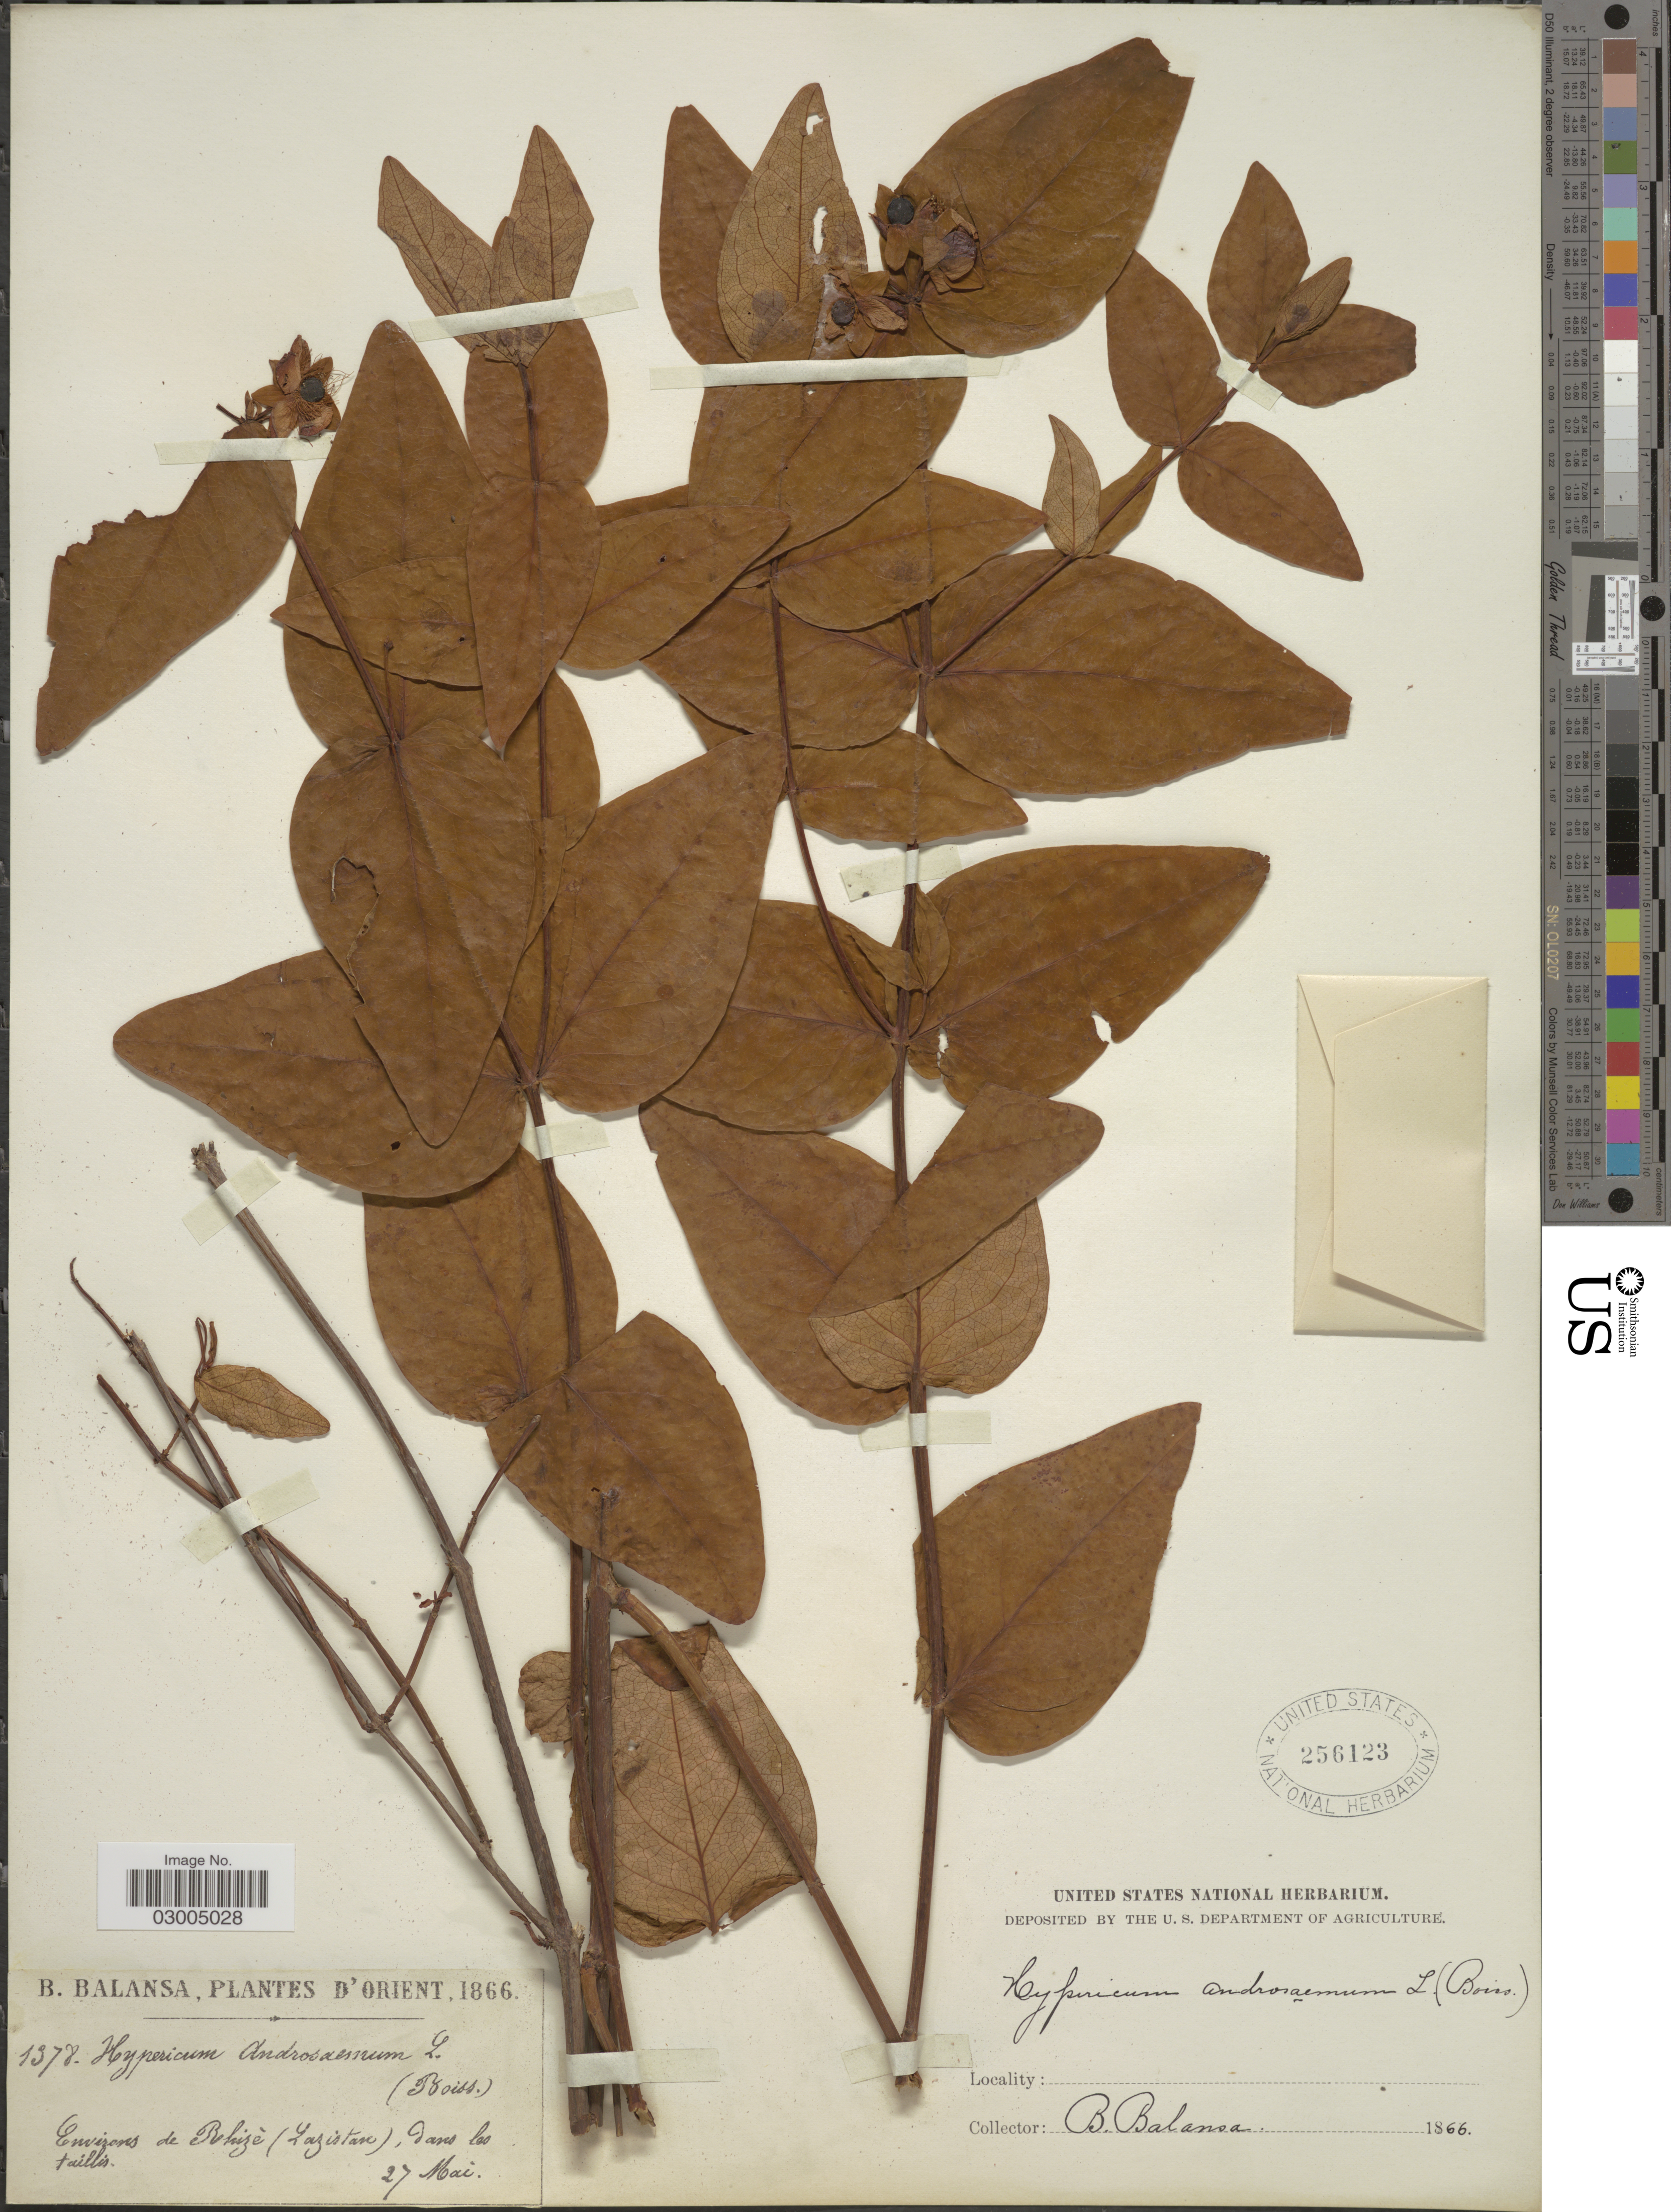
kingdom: Plantae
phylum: Tracheophyta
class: Magnoliopsida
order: Malpighiales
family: Hypericaceae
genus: Hypericum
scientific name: Hypericum androsaemum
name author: L.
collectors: B. Balansa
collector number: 1378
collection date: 1866-05-27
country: Turkey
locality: D'Orient. Environs de Rehizé (Lazistan), dans las taillis.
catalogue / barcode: US 256123